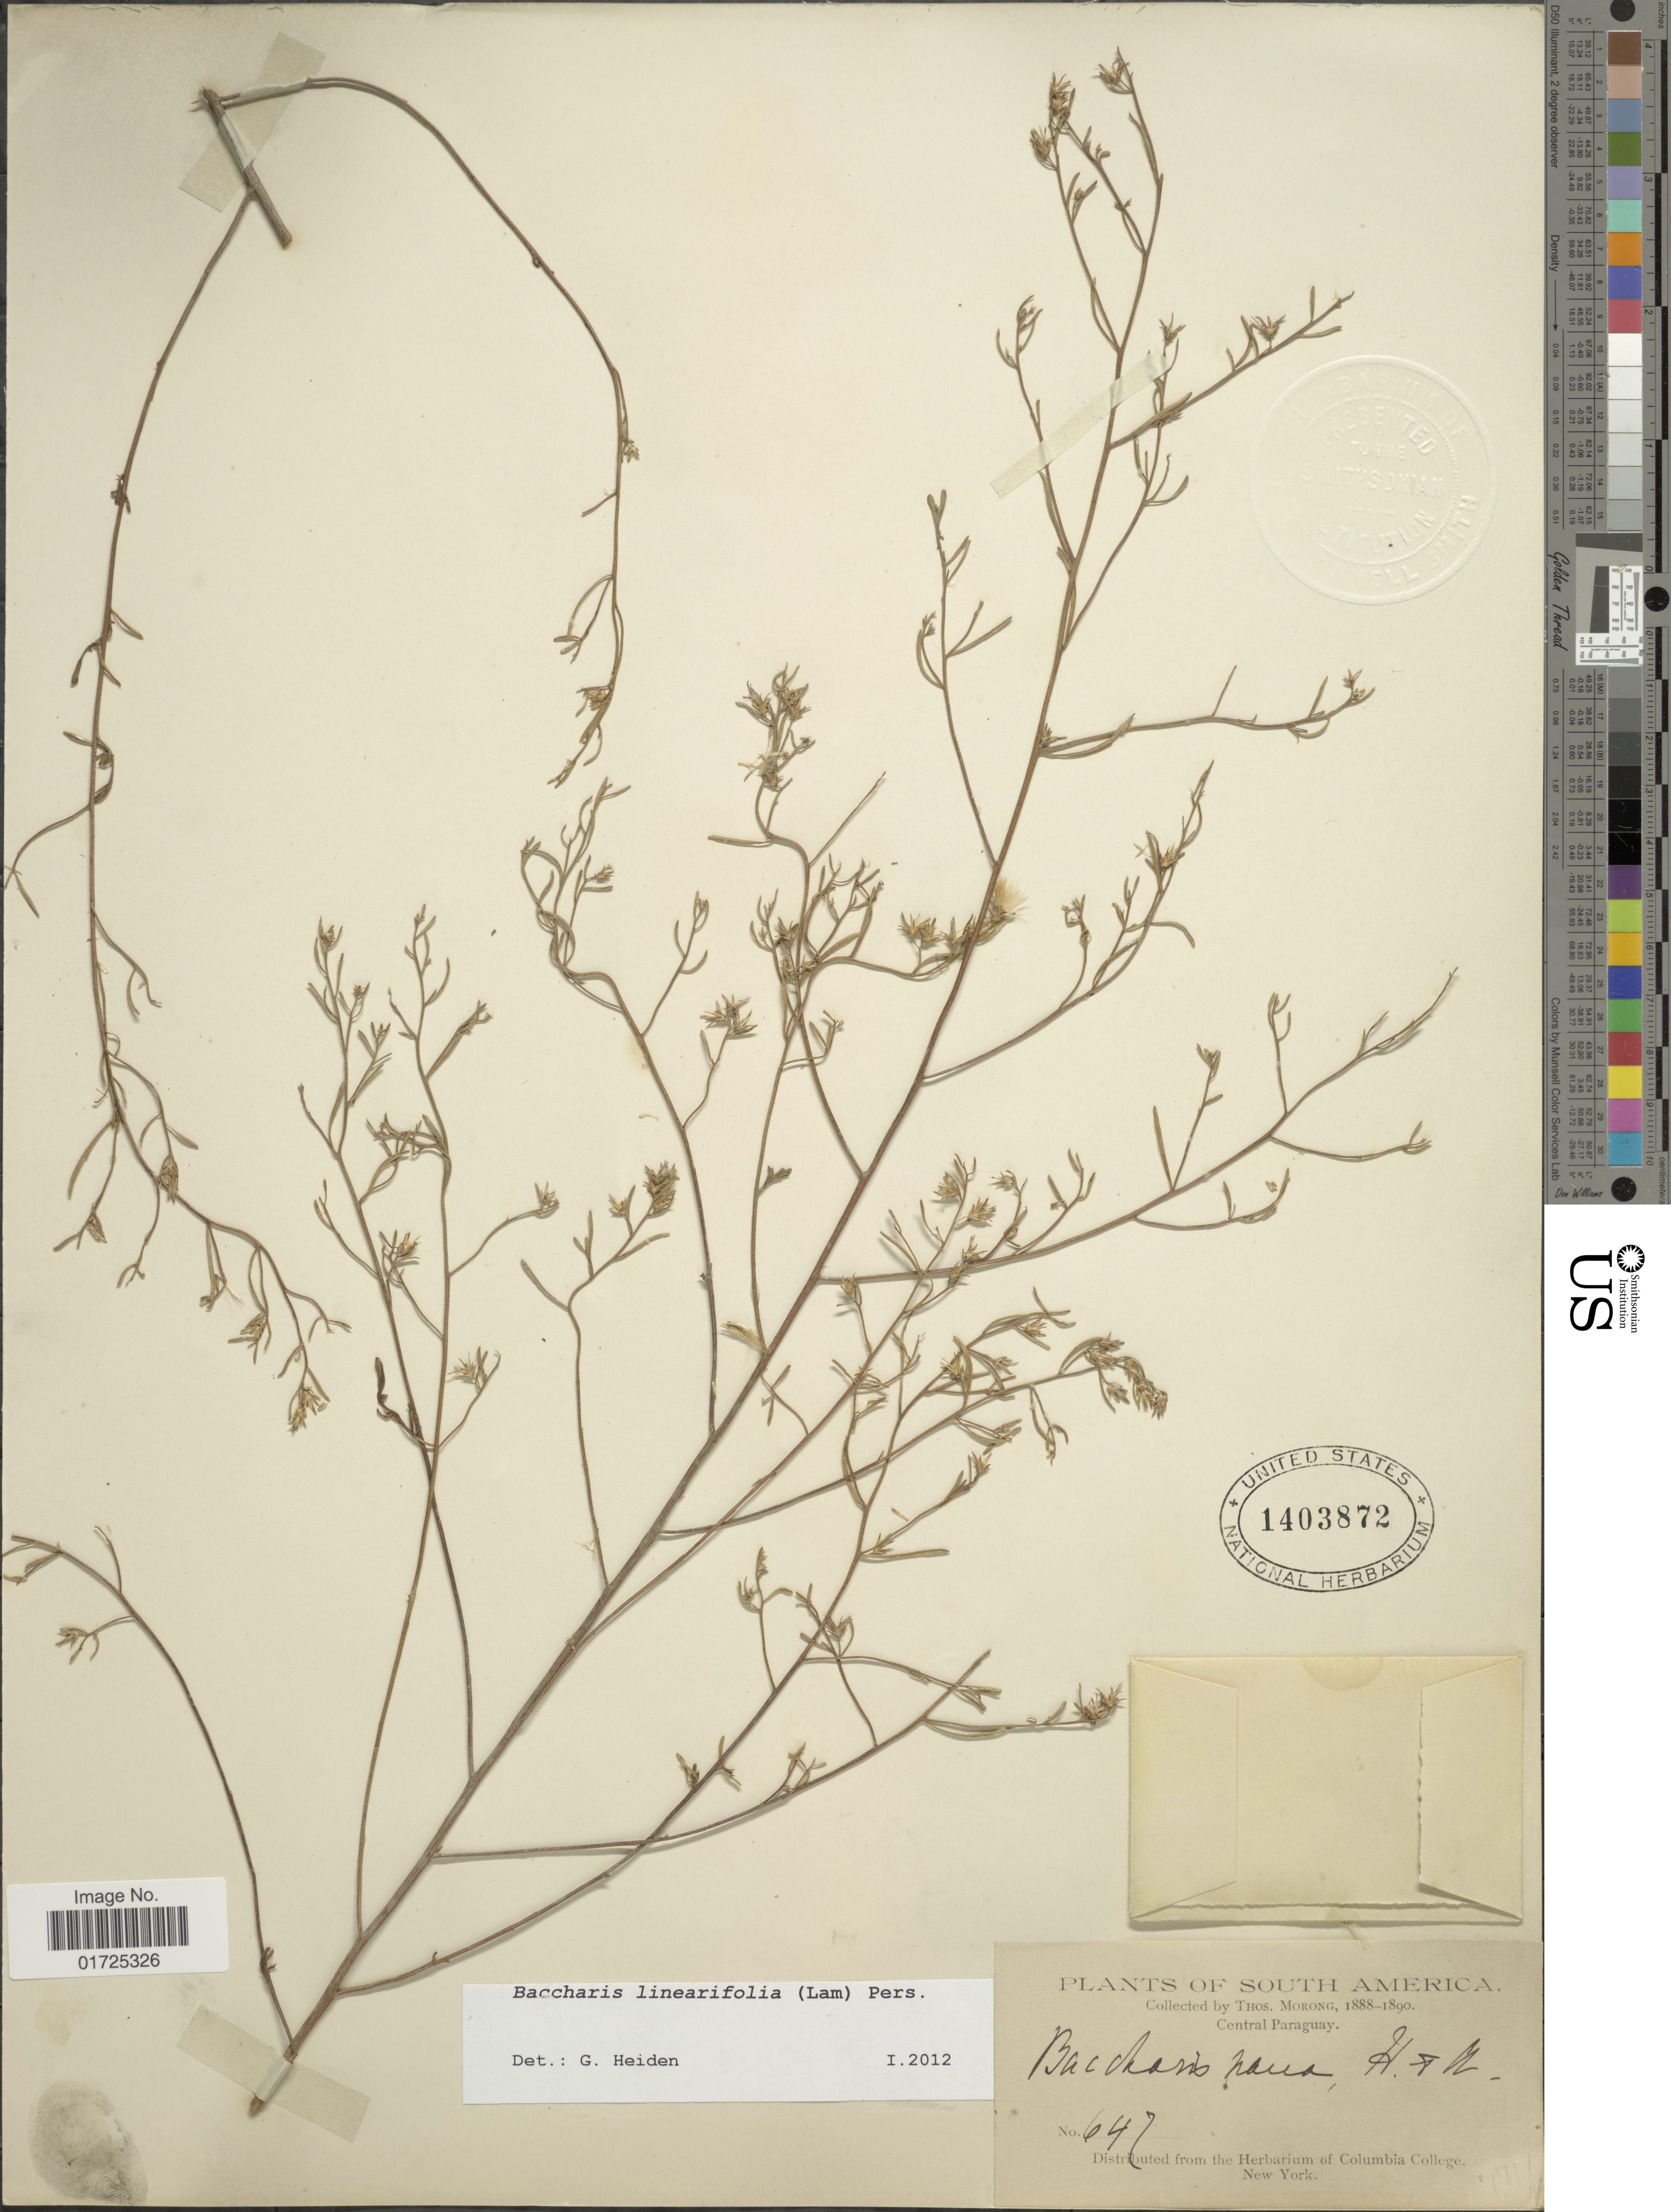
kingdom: Plantae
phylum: Tracheophyta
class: Magnoliopsida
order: Asterales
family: Asteraceae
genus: Baccharis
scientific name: Baccharis linearifolia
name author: (Lam.) Pers.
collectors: ex herb. T. Morong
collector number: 647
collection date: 1888/1890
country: Paraguay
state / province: Central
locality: Central Paraguay.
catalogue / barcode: US 1403872